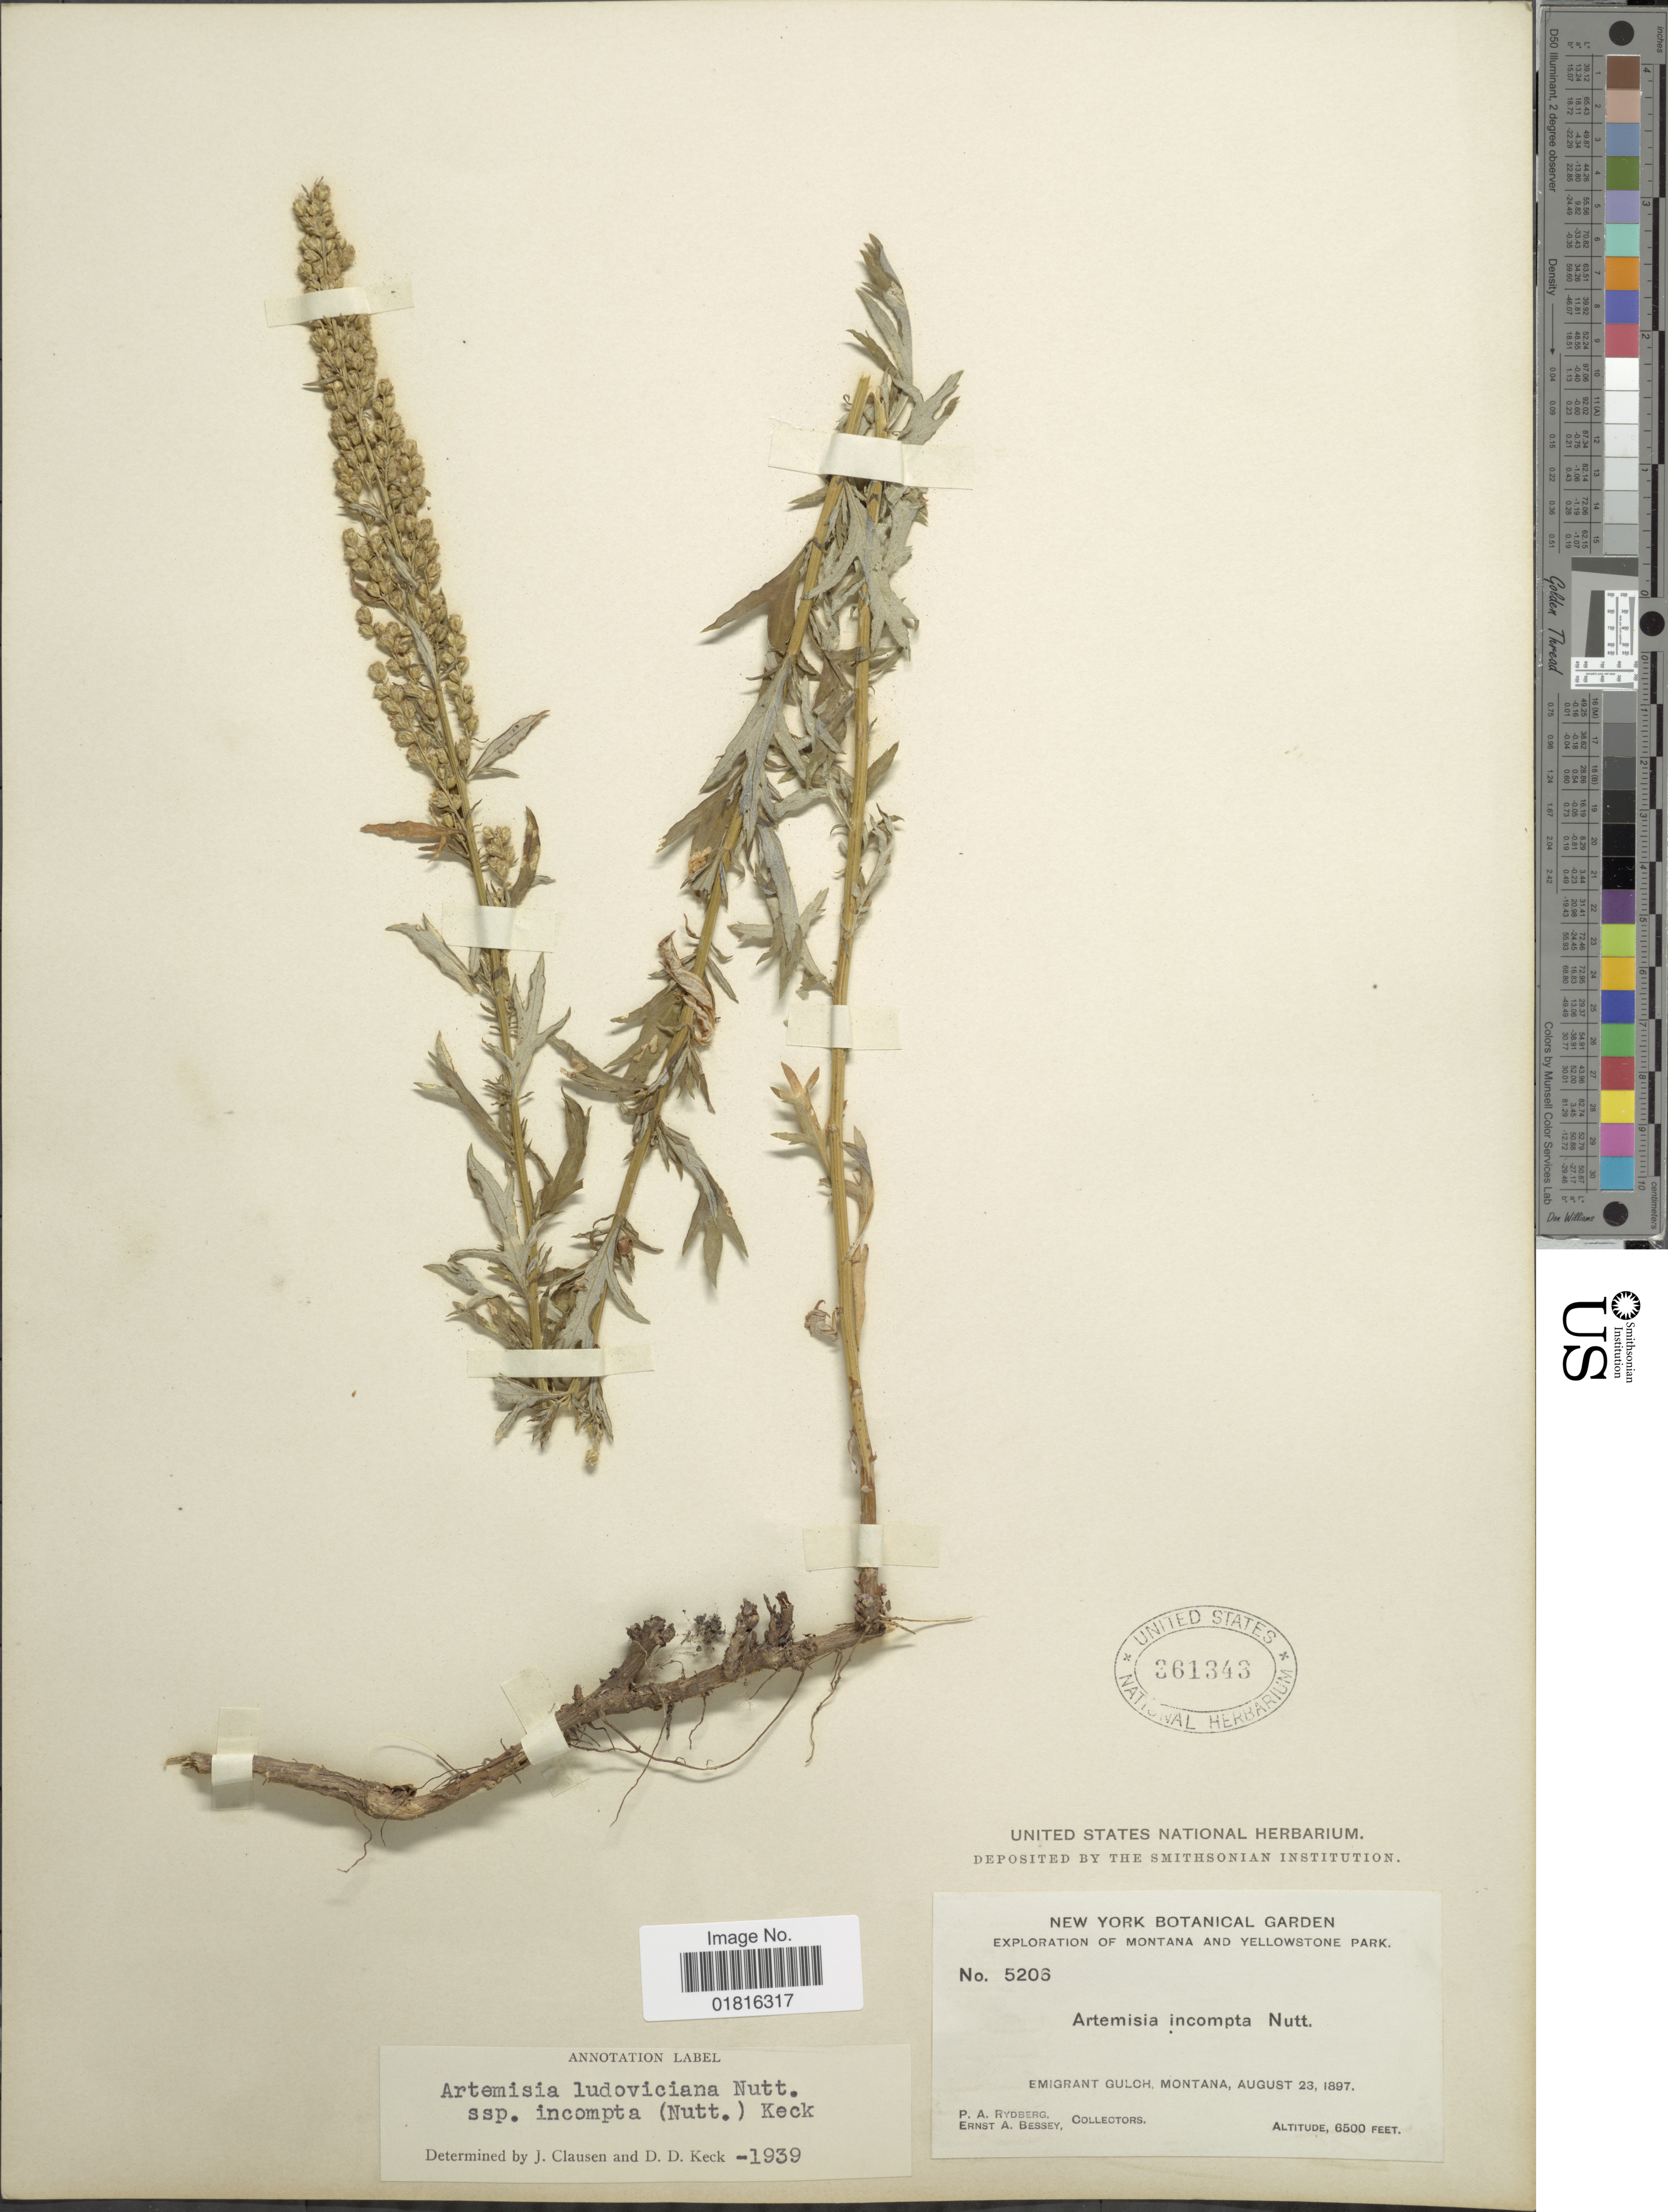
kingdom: Plantae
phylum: Tracheophyta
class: Magnoliopsida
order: Asterales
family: Asteraceae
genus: Artemisia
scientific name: Artemisia ludoviciana subsp. incompta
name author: (Nutt.) D.D. Keck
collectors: P. A. Rydberg & E. A. Bessey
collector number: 5206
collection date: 1897-08-23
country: United States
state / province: Montana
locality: Montana and Yellowstone Park, Emigrant Gulch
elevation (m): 1981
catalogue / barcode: US 3614343